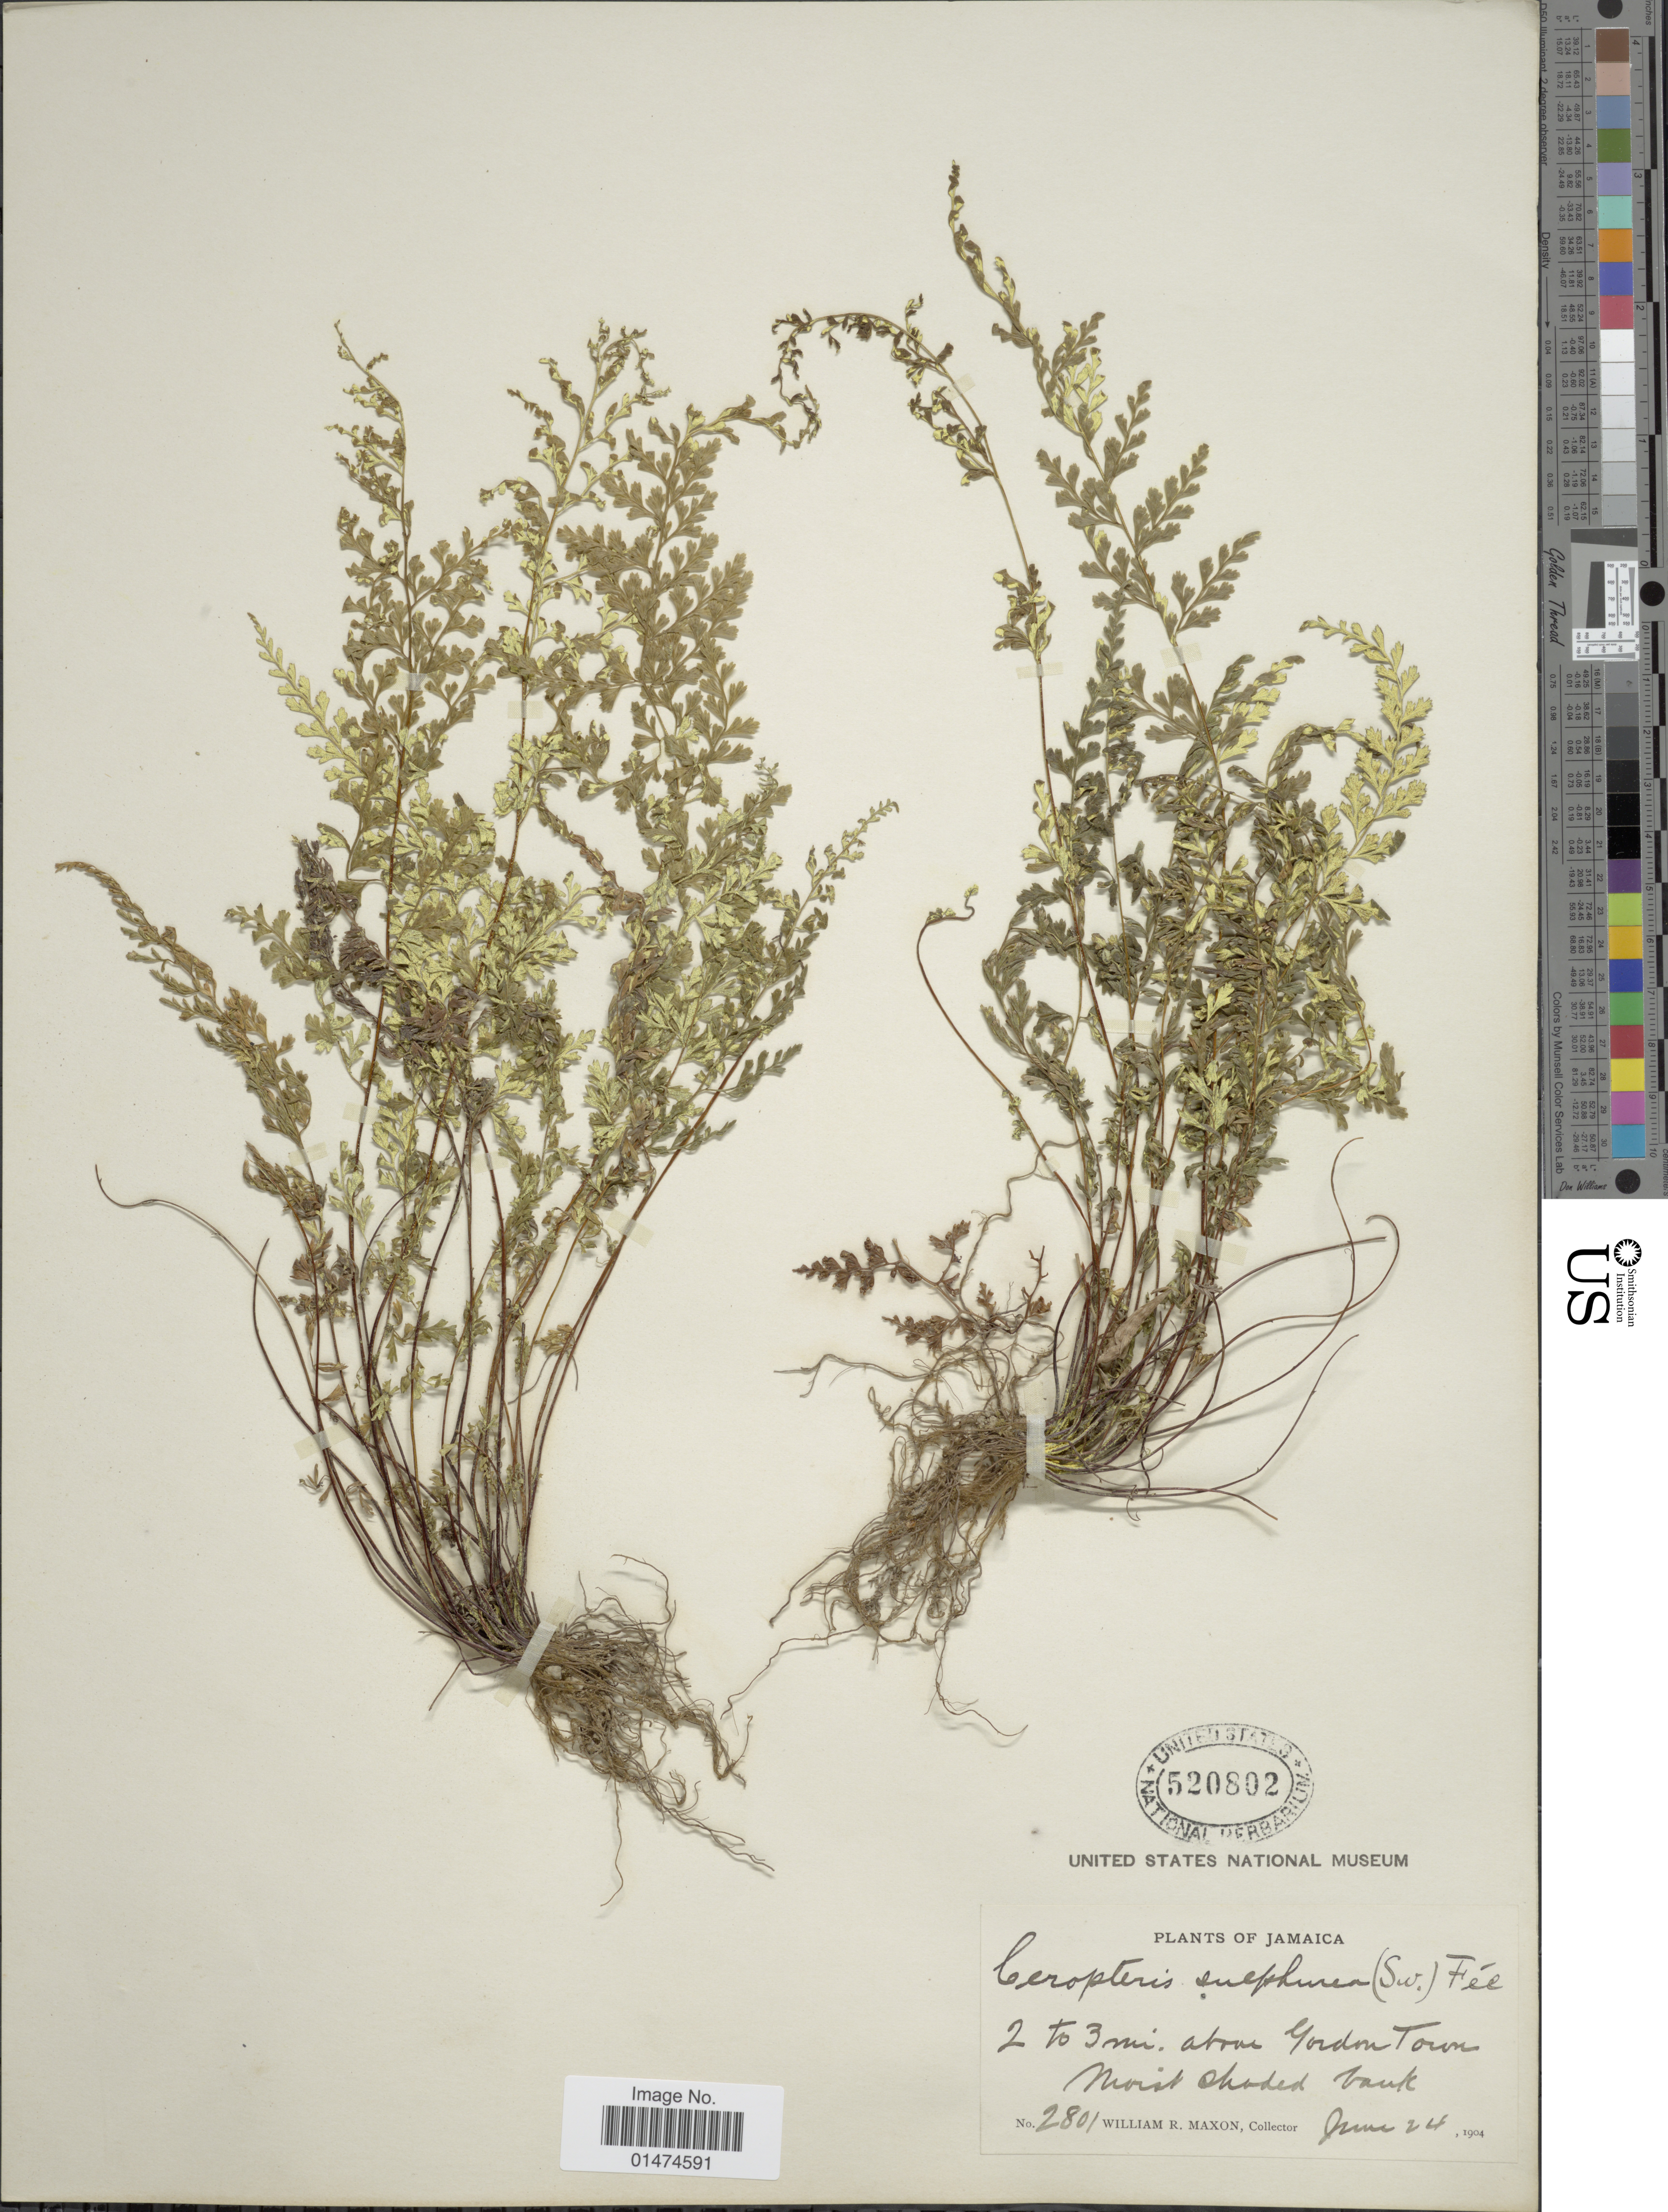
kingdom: Plantae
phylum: Tracheophyta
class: Polypodiopsida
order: Polypodiales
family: Pteridaceae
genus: Pityrogramma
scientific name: Pityrogramma sulphurea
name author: (Sw.) Maxon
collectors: W. R. Maxon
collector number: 2801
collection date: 1904-06-24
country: Jamaica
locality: Jamaica, 2-3 mi: above Gordon Town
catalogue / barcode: US 520802